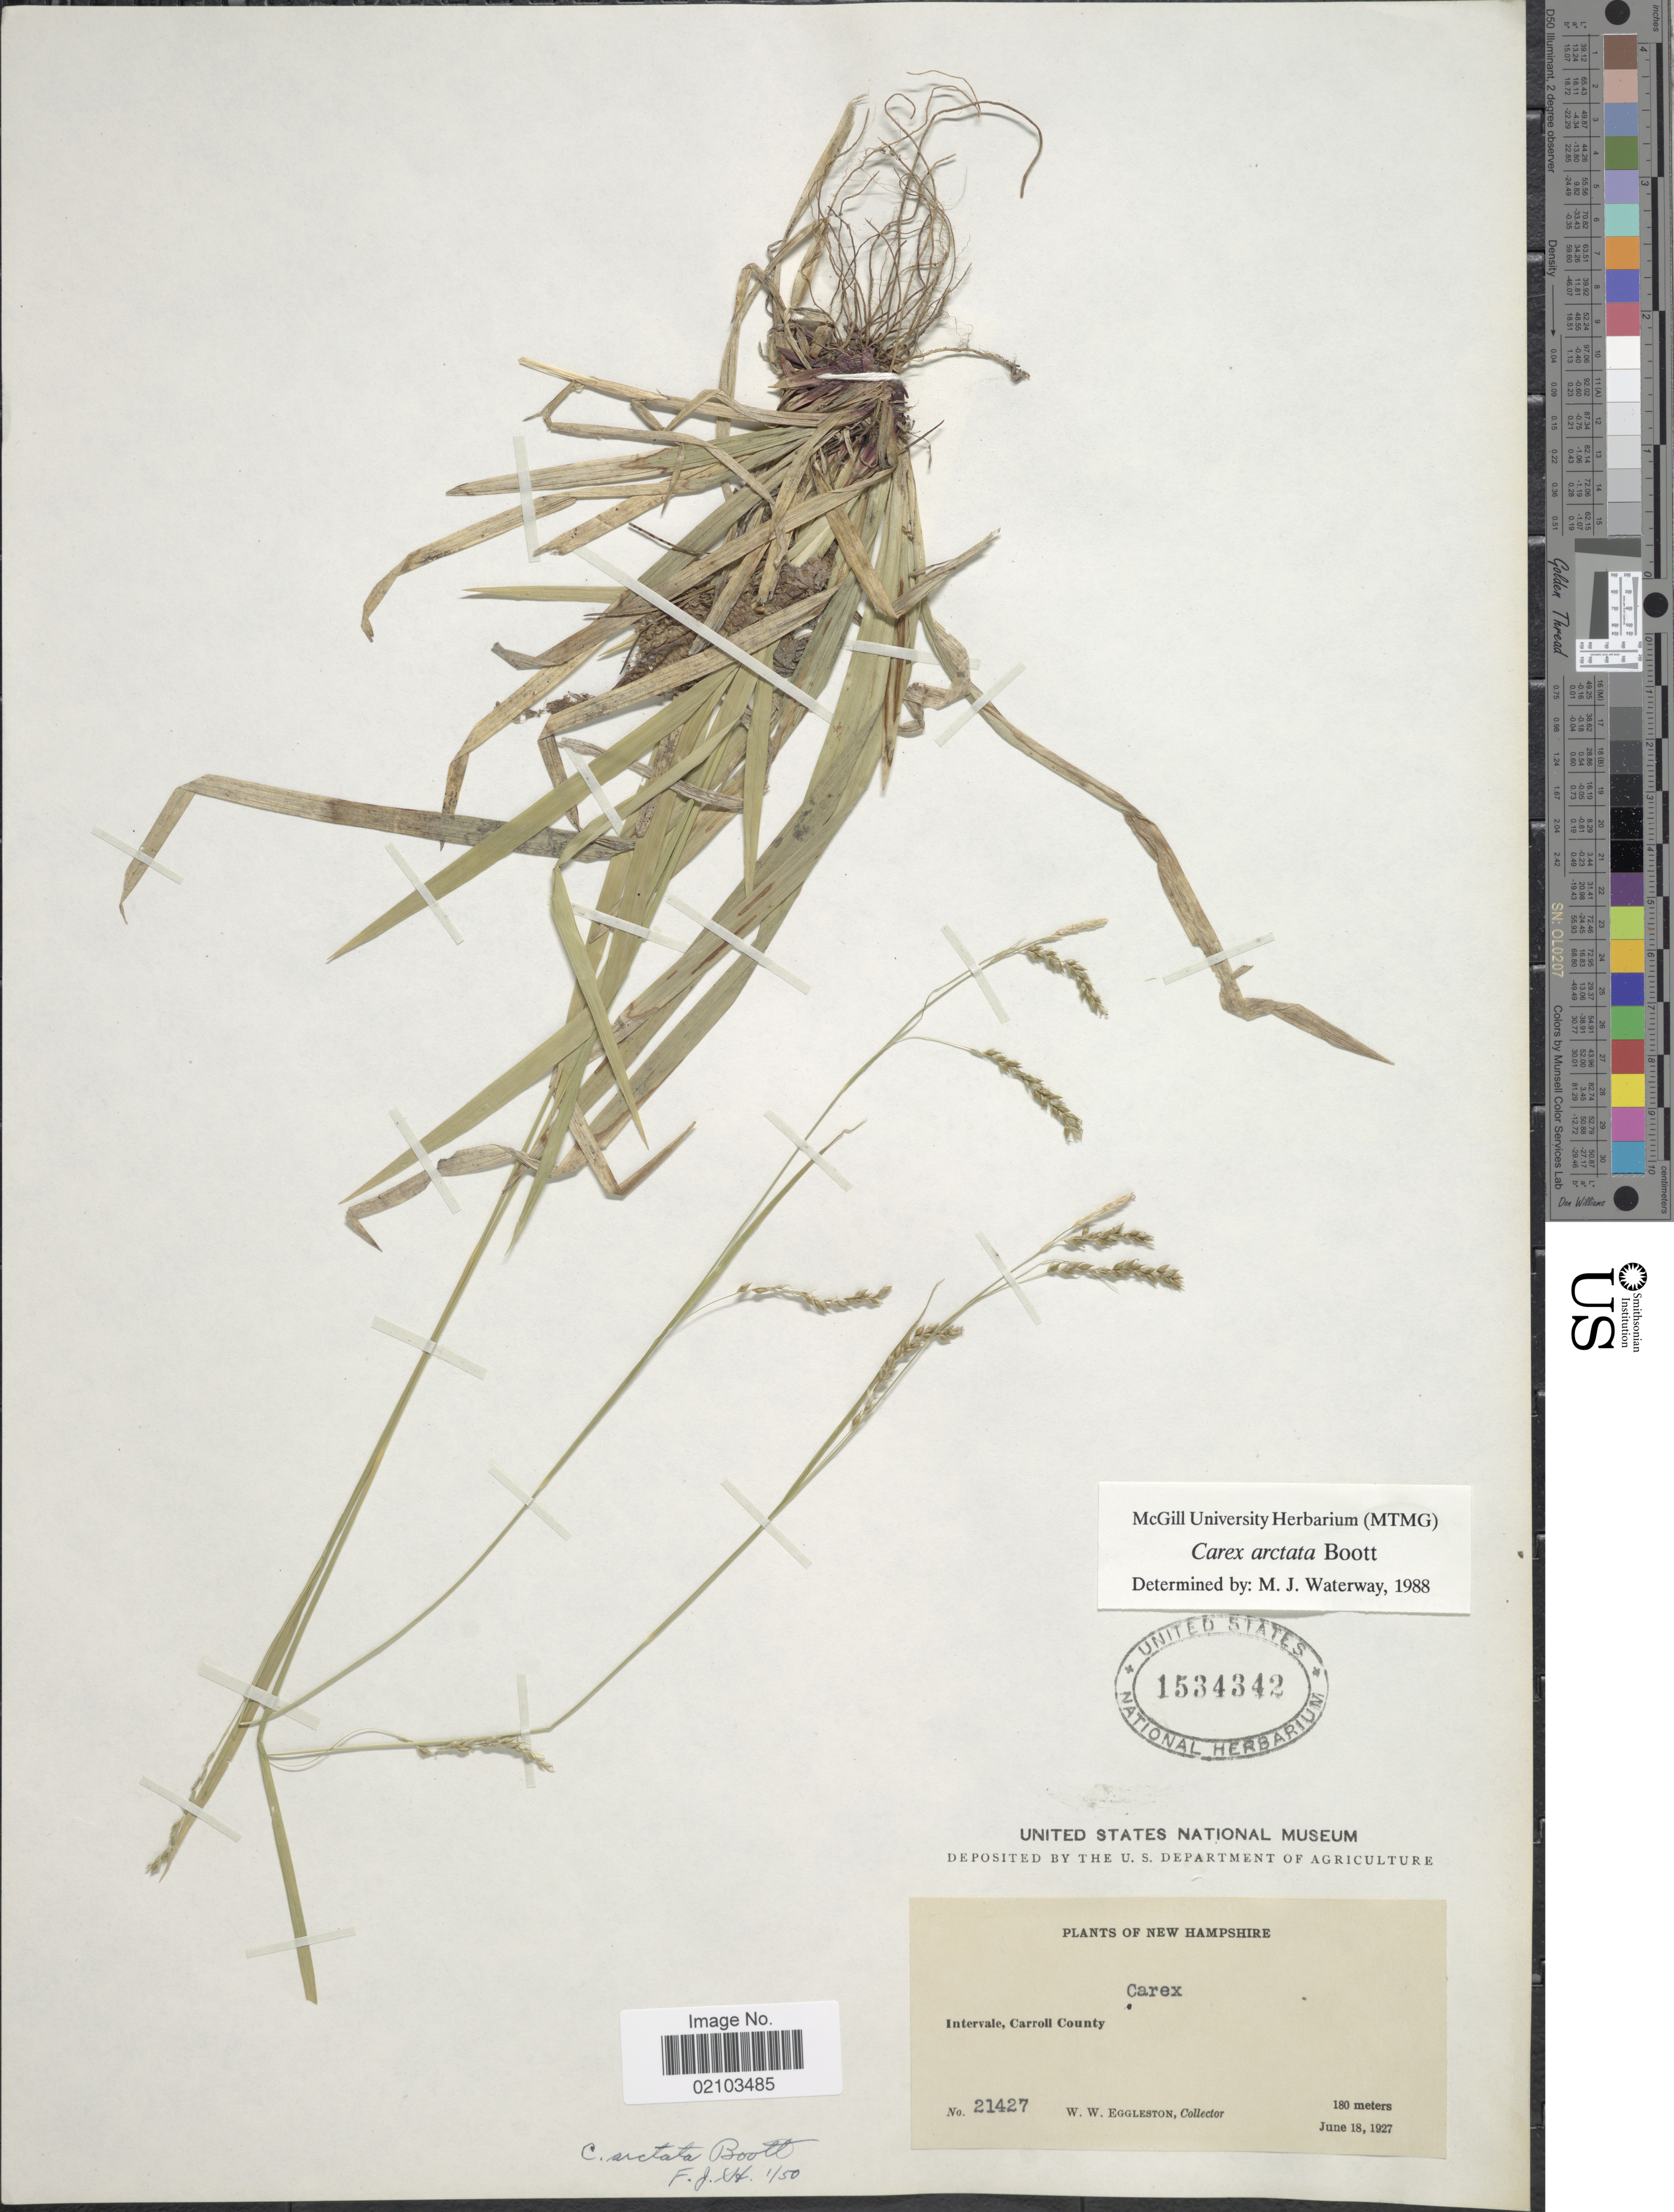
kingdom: Plantae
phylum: Tracheophyta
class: Liliopsida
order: Poales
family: Cyperaceae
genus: Carex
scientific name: Carex arctata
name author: Boott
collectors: W. W. Eggleston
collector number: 21427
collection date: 1927-06-18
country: United States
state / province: New Hampshire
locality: Intervale, Carroll County.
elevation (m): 180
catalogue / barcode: US 1534342